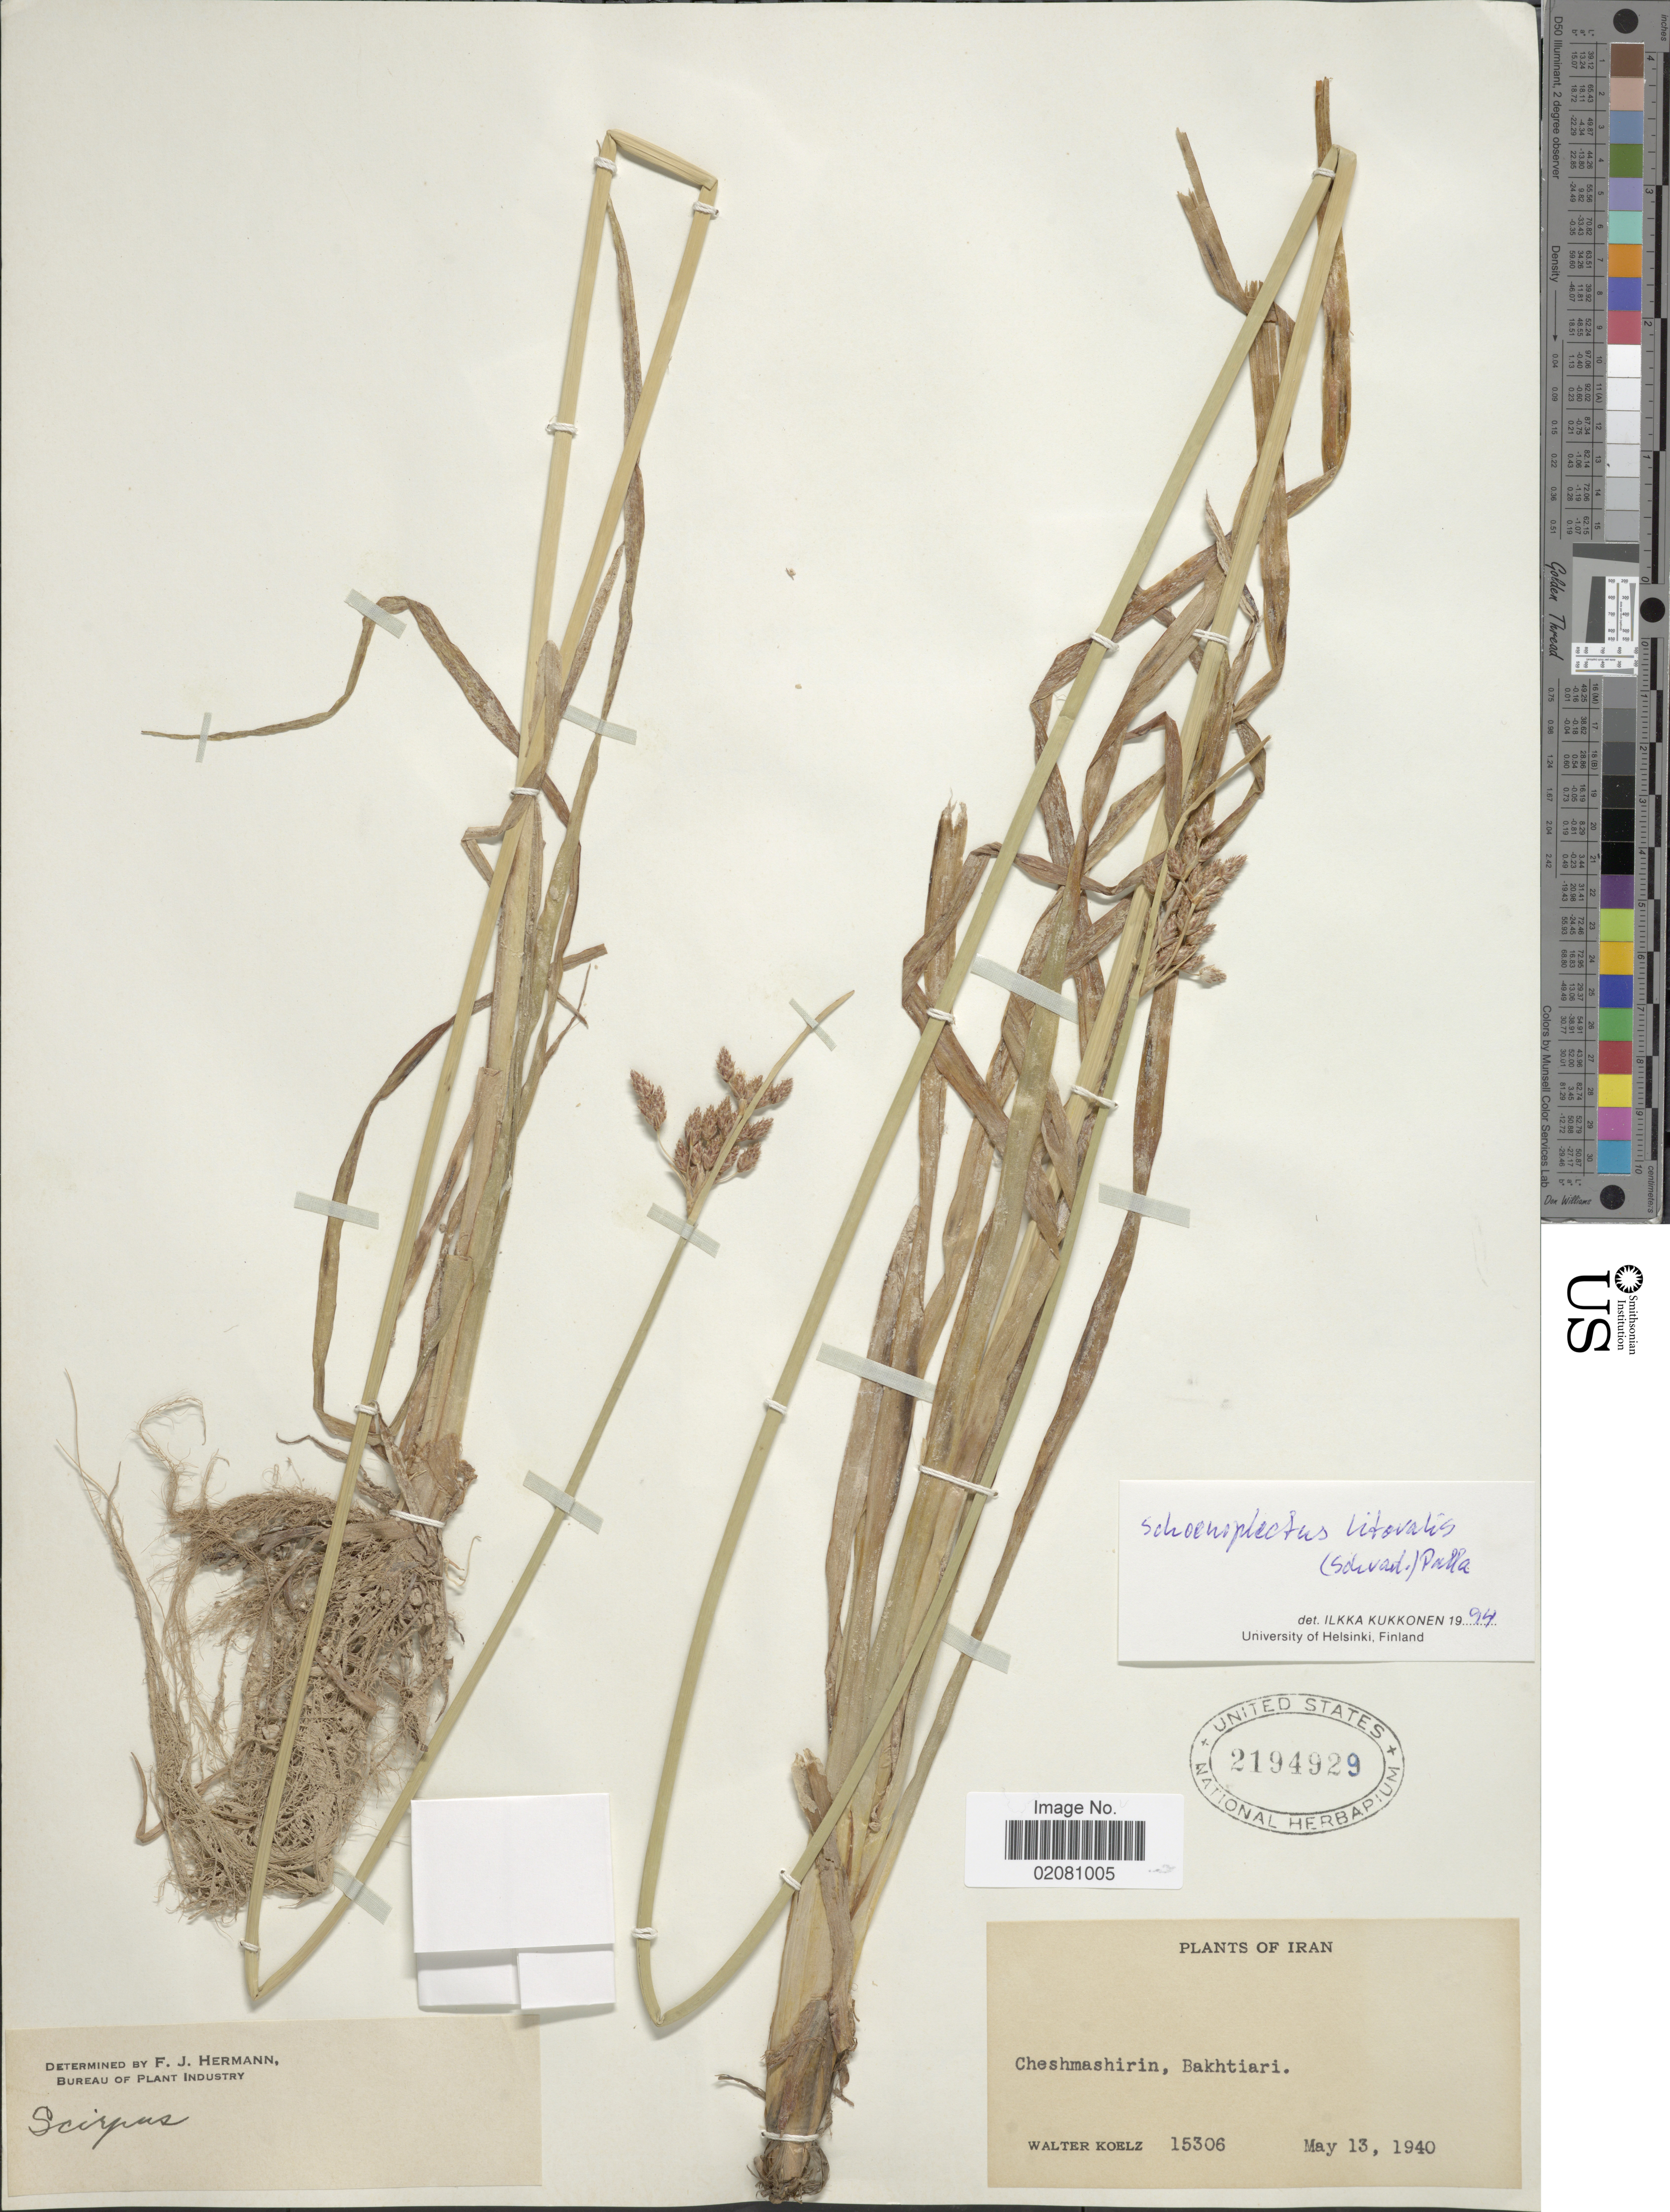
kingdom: Plantae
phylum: Tracheophyta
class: Liliopsida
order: Poales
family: Cyperaceae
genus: Schoenoplectus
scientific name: Schoenoplectus litoralis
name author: (Schrad.) Palla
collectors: W. N. Koelz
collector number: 15306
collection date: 1940-05-13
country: Iran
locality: Cheshmashirin, Bakhtiari.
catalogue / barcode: US 2194929